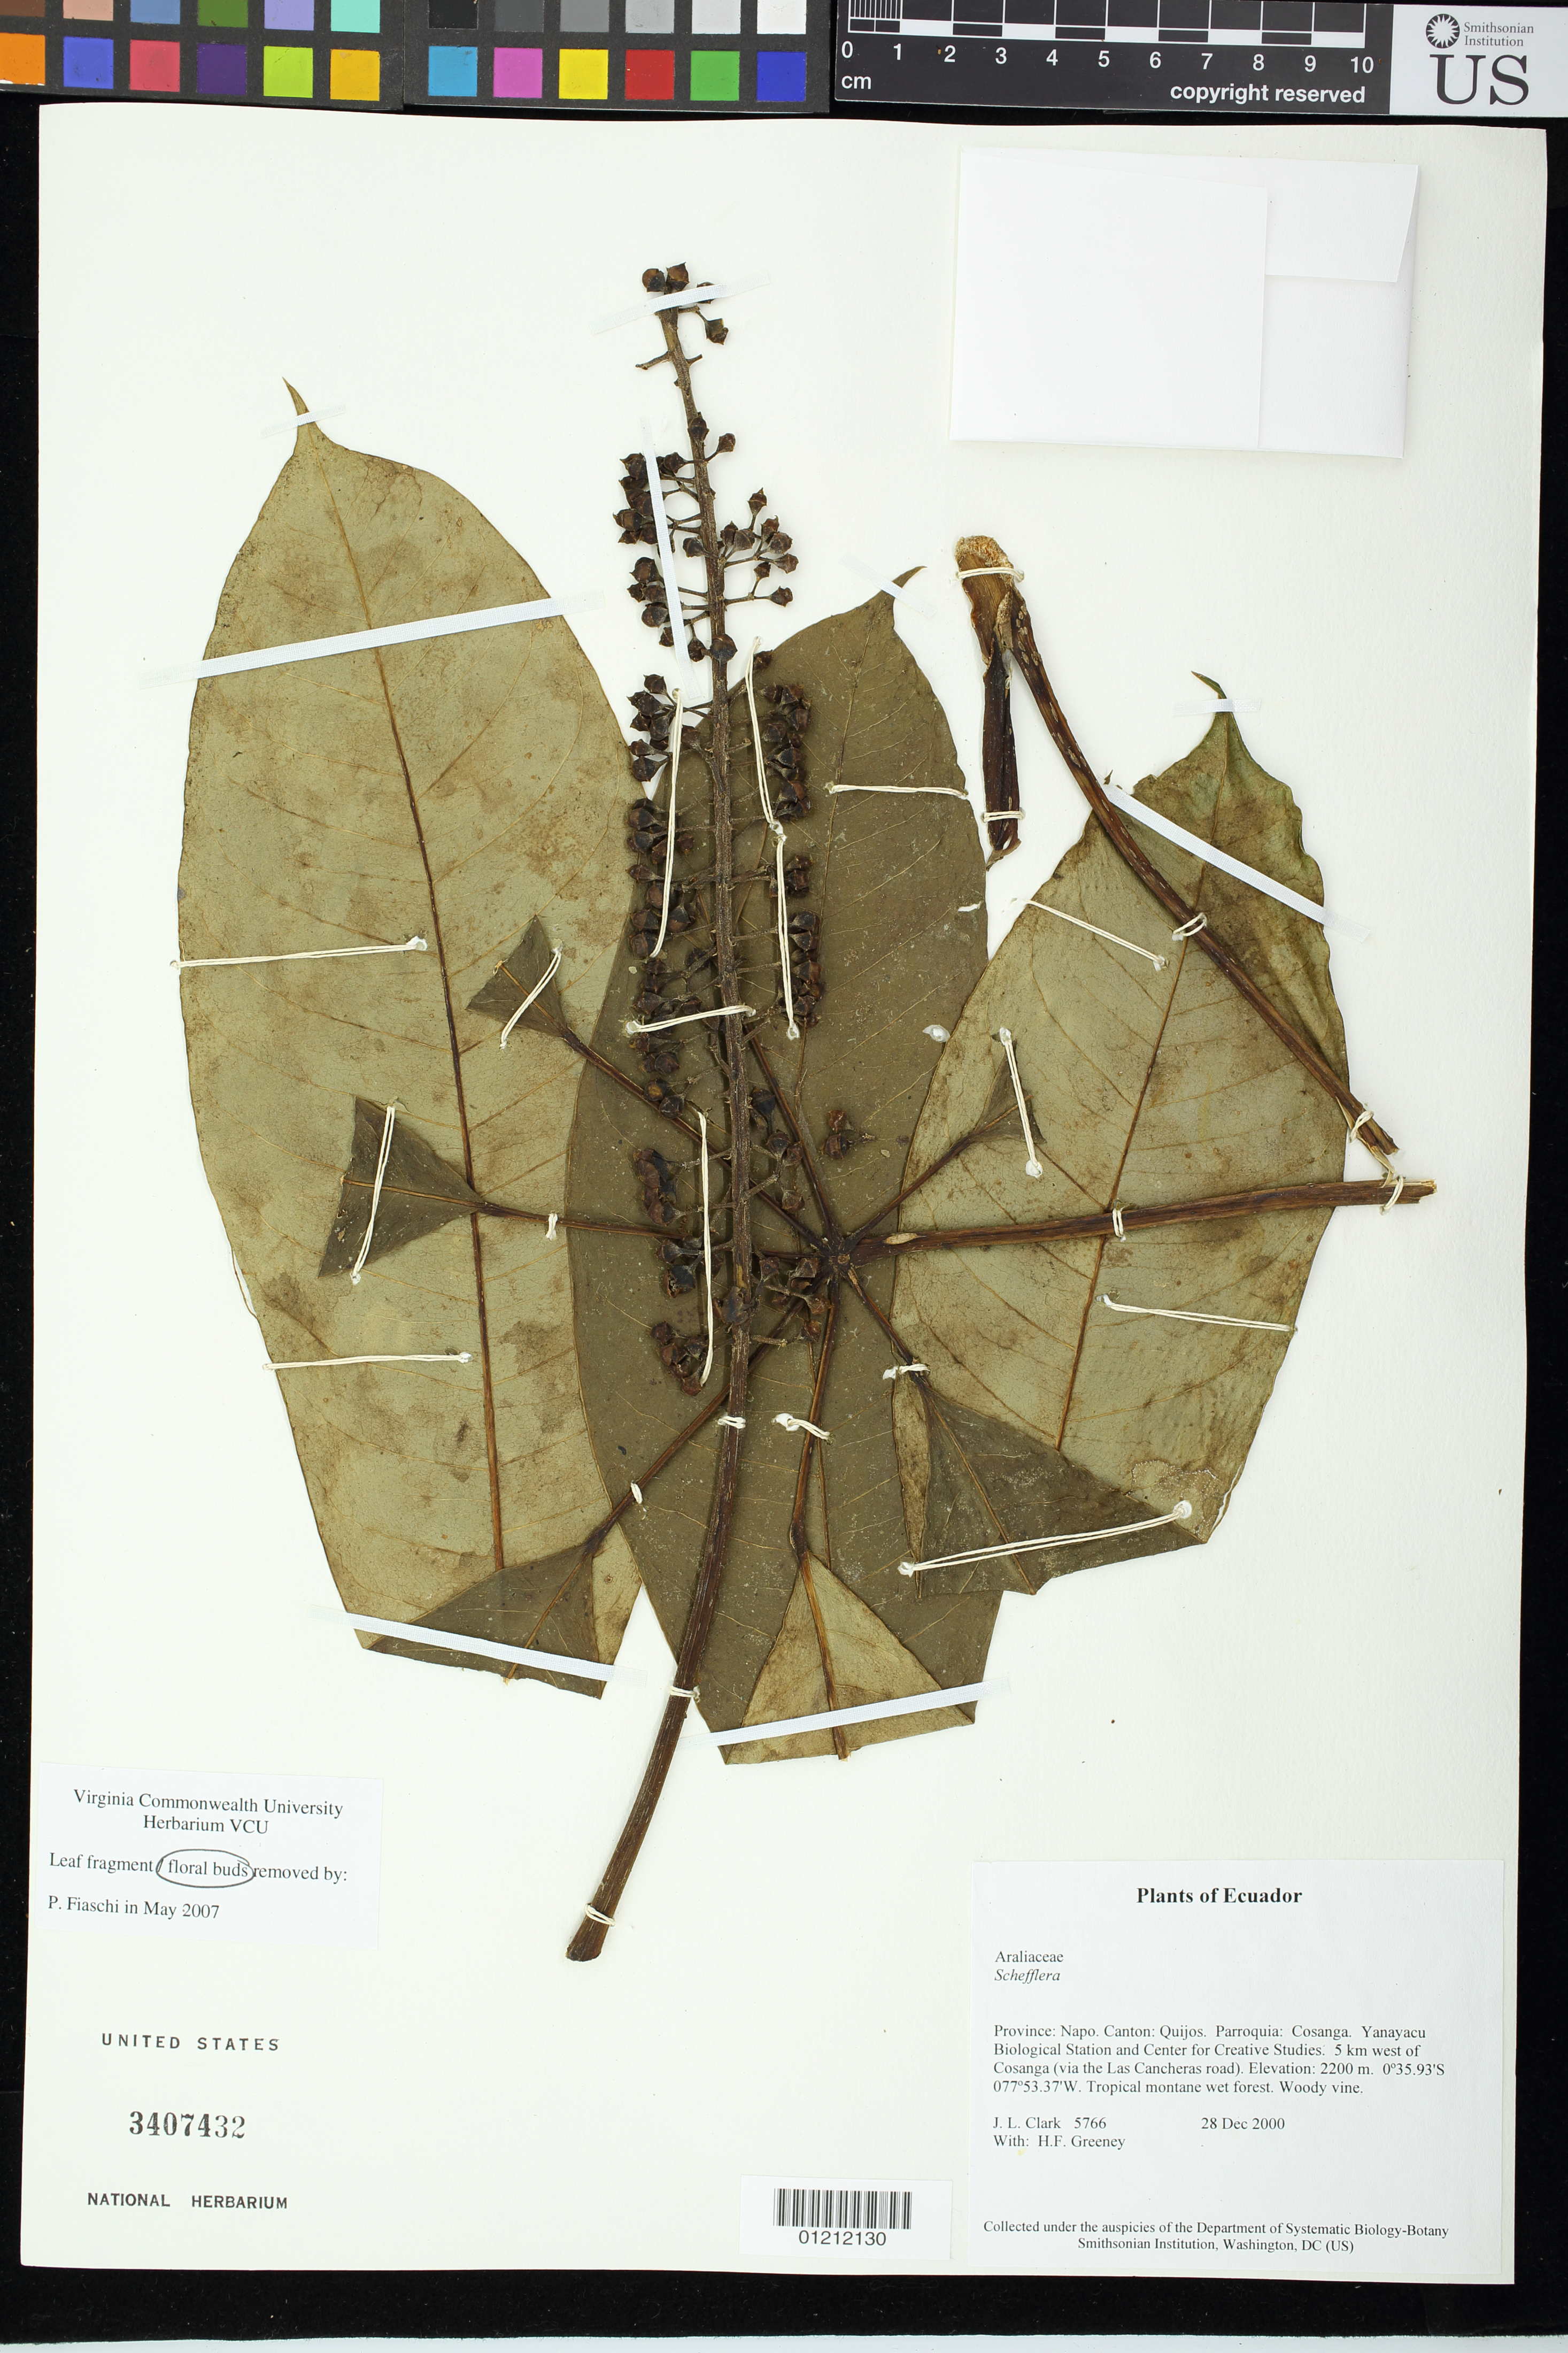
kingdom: Plantae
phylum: Tracheophyta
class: Magnoliopsida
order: Apiales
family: Araliaceae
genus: Schefflera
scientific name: Schefflera sp.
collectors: J. L. Clark & H. Greeney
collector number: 5766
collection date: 2000-12-28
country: Ecuador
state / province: Napo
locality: Province: Napo. Canton: Quijos. Parroquia: Cosanga. Yanayacu Biological Station and Center for Creative Studies. 5 km West of Cosanga ( via the Las Cancheras road).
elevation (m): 2200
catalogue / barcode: US 3407432